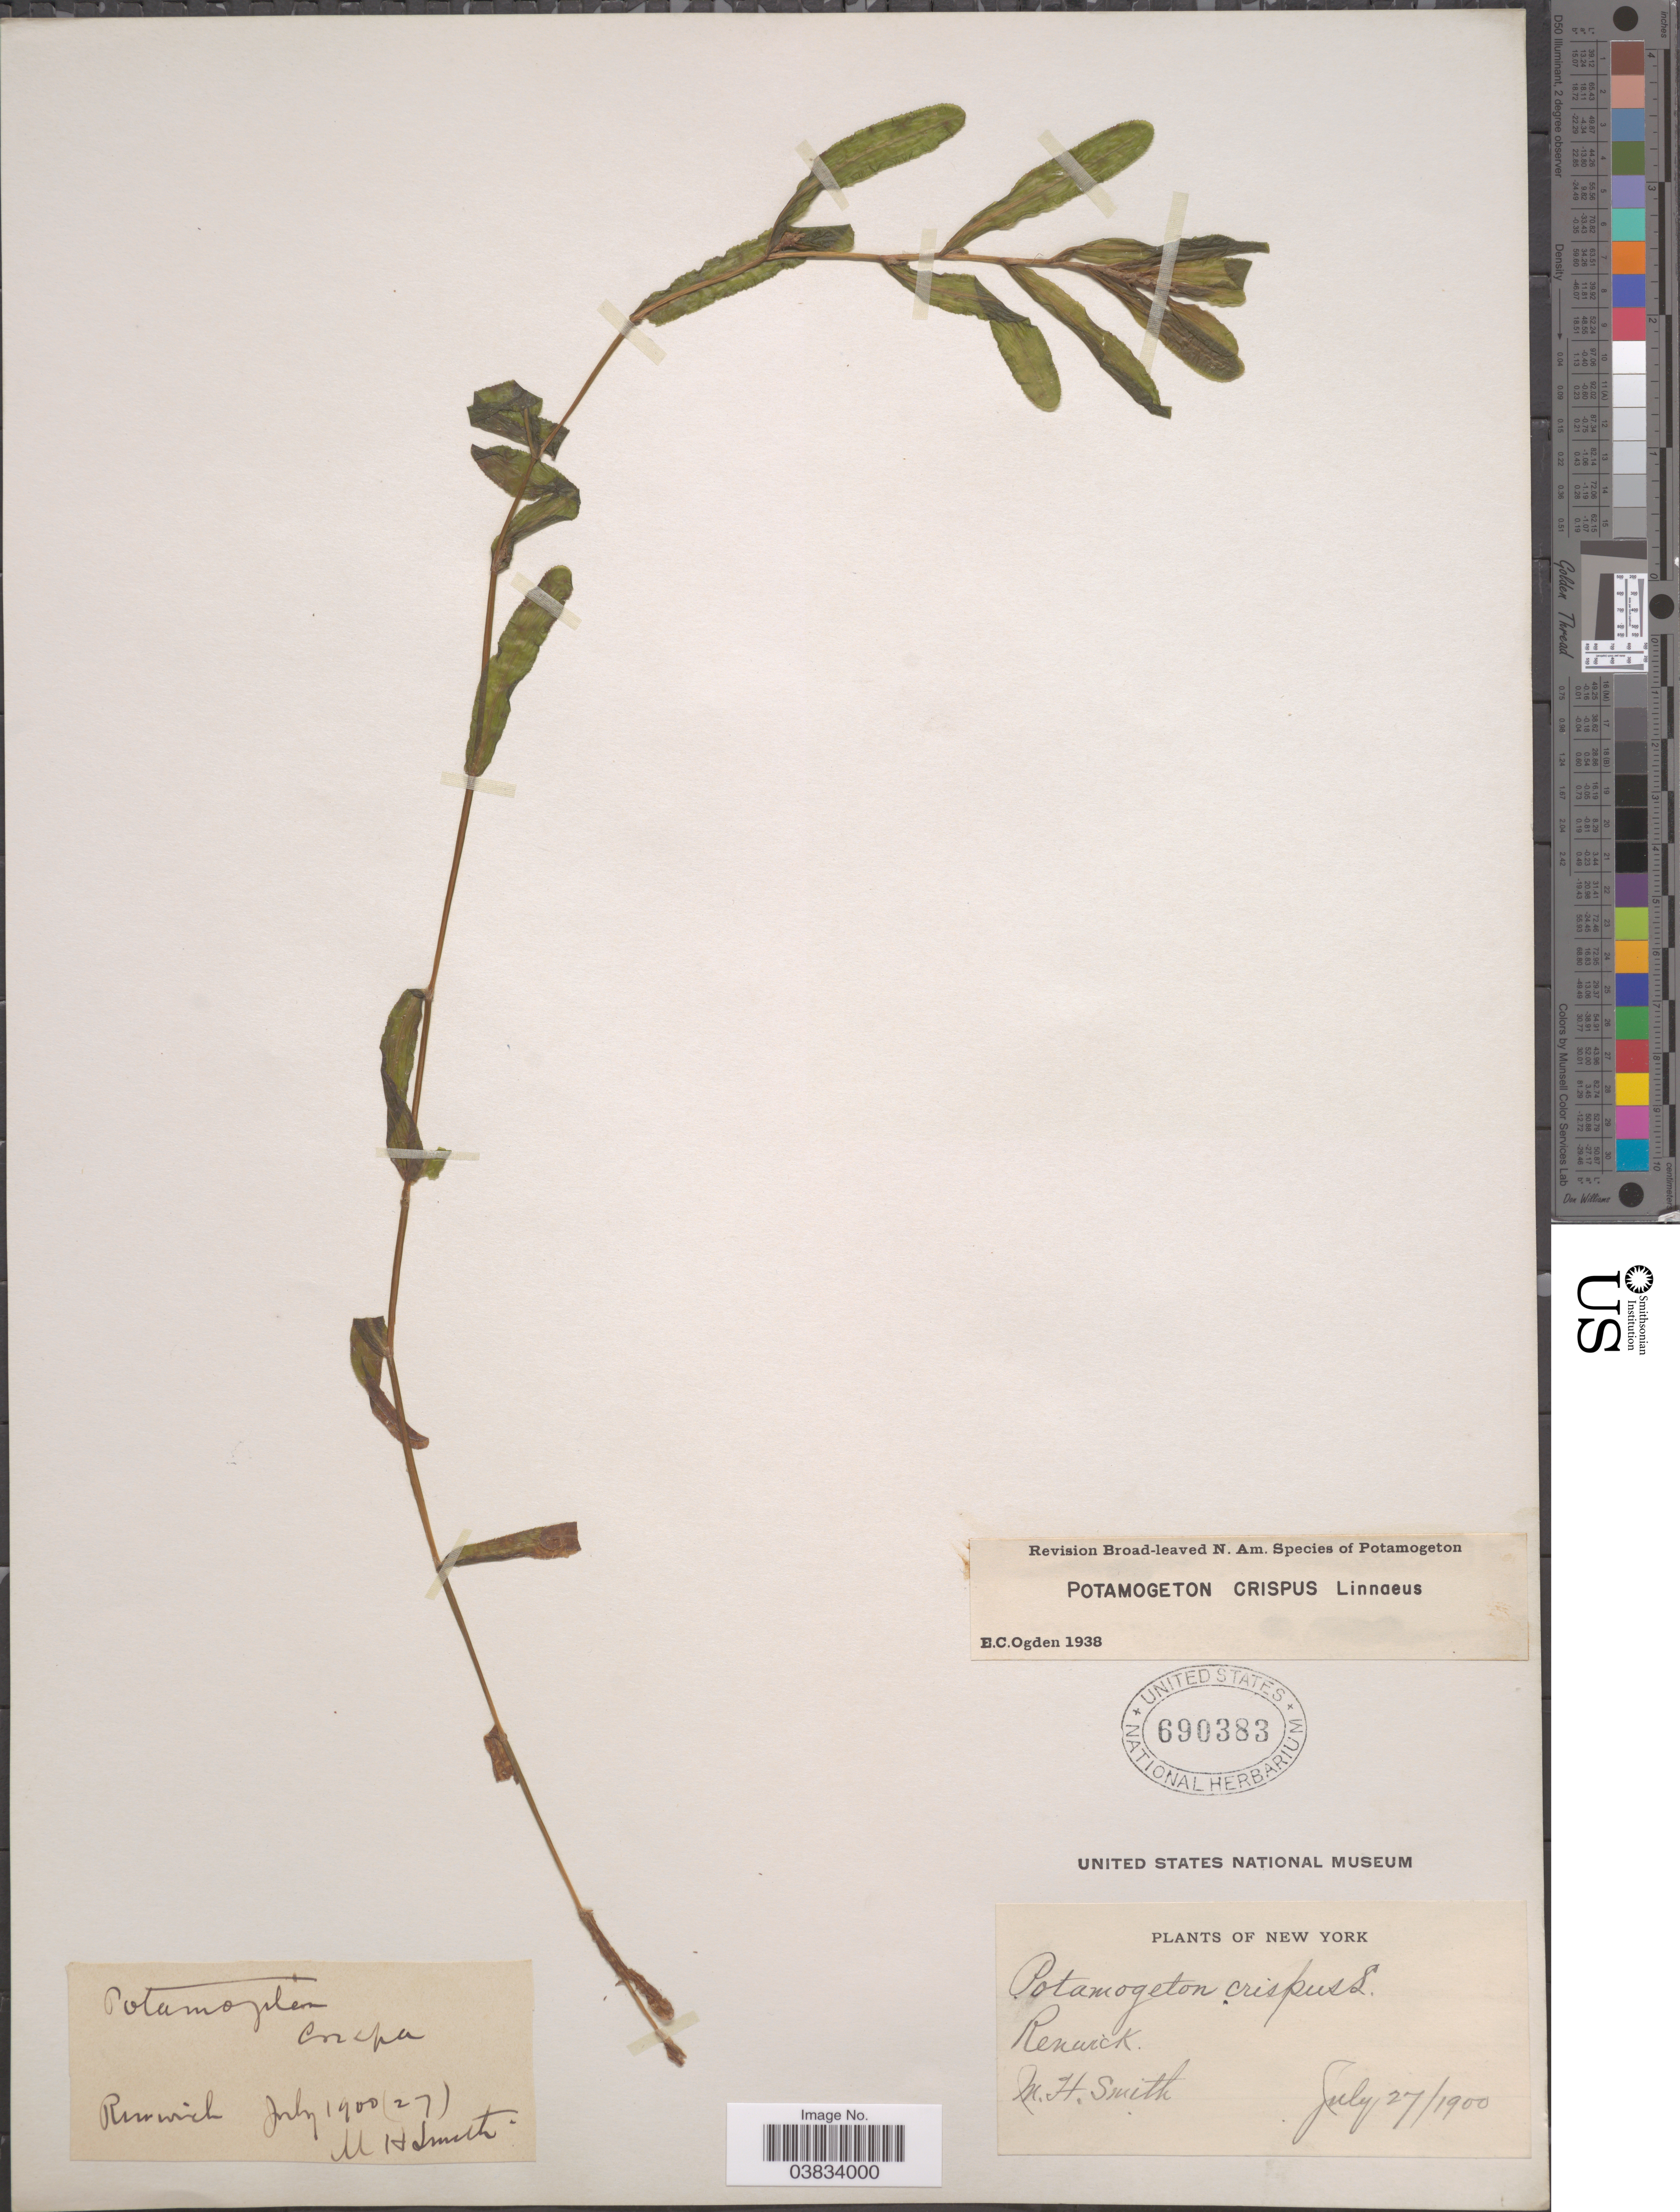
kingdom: Plantae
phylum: Tracheophyta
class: Liliopsida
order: Alismatales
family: Potamogetonaceae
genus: Potamogeton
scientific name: Potamogeton crispus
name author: L.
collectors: M. H. Smith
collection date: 1900-07-27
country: United States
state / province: New York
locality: Renwick.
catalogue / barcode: US 690383